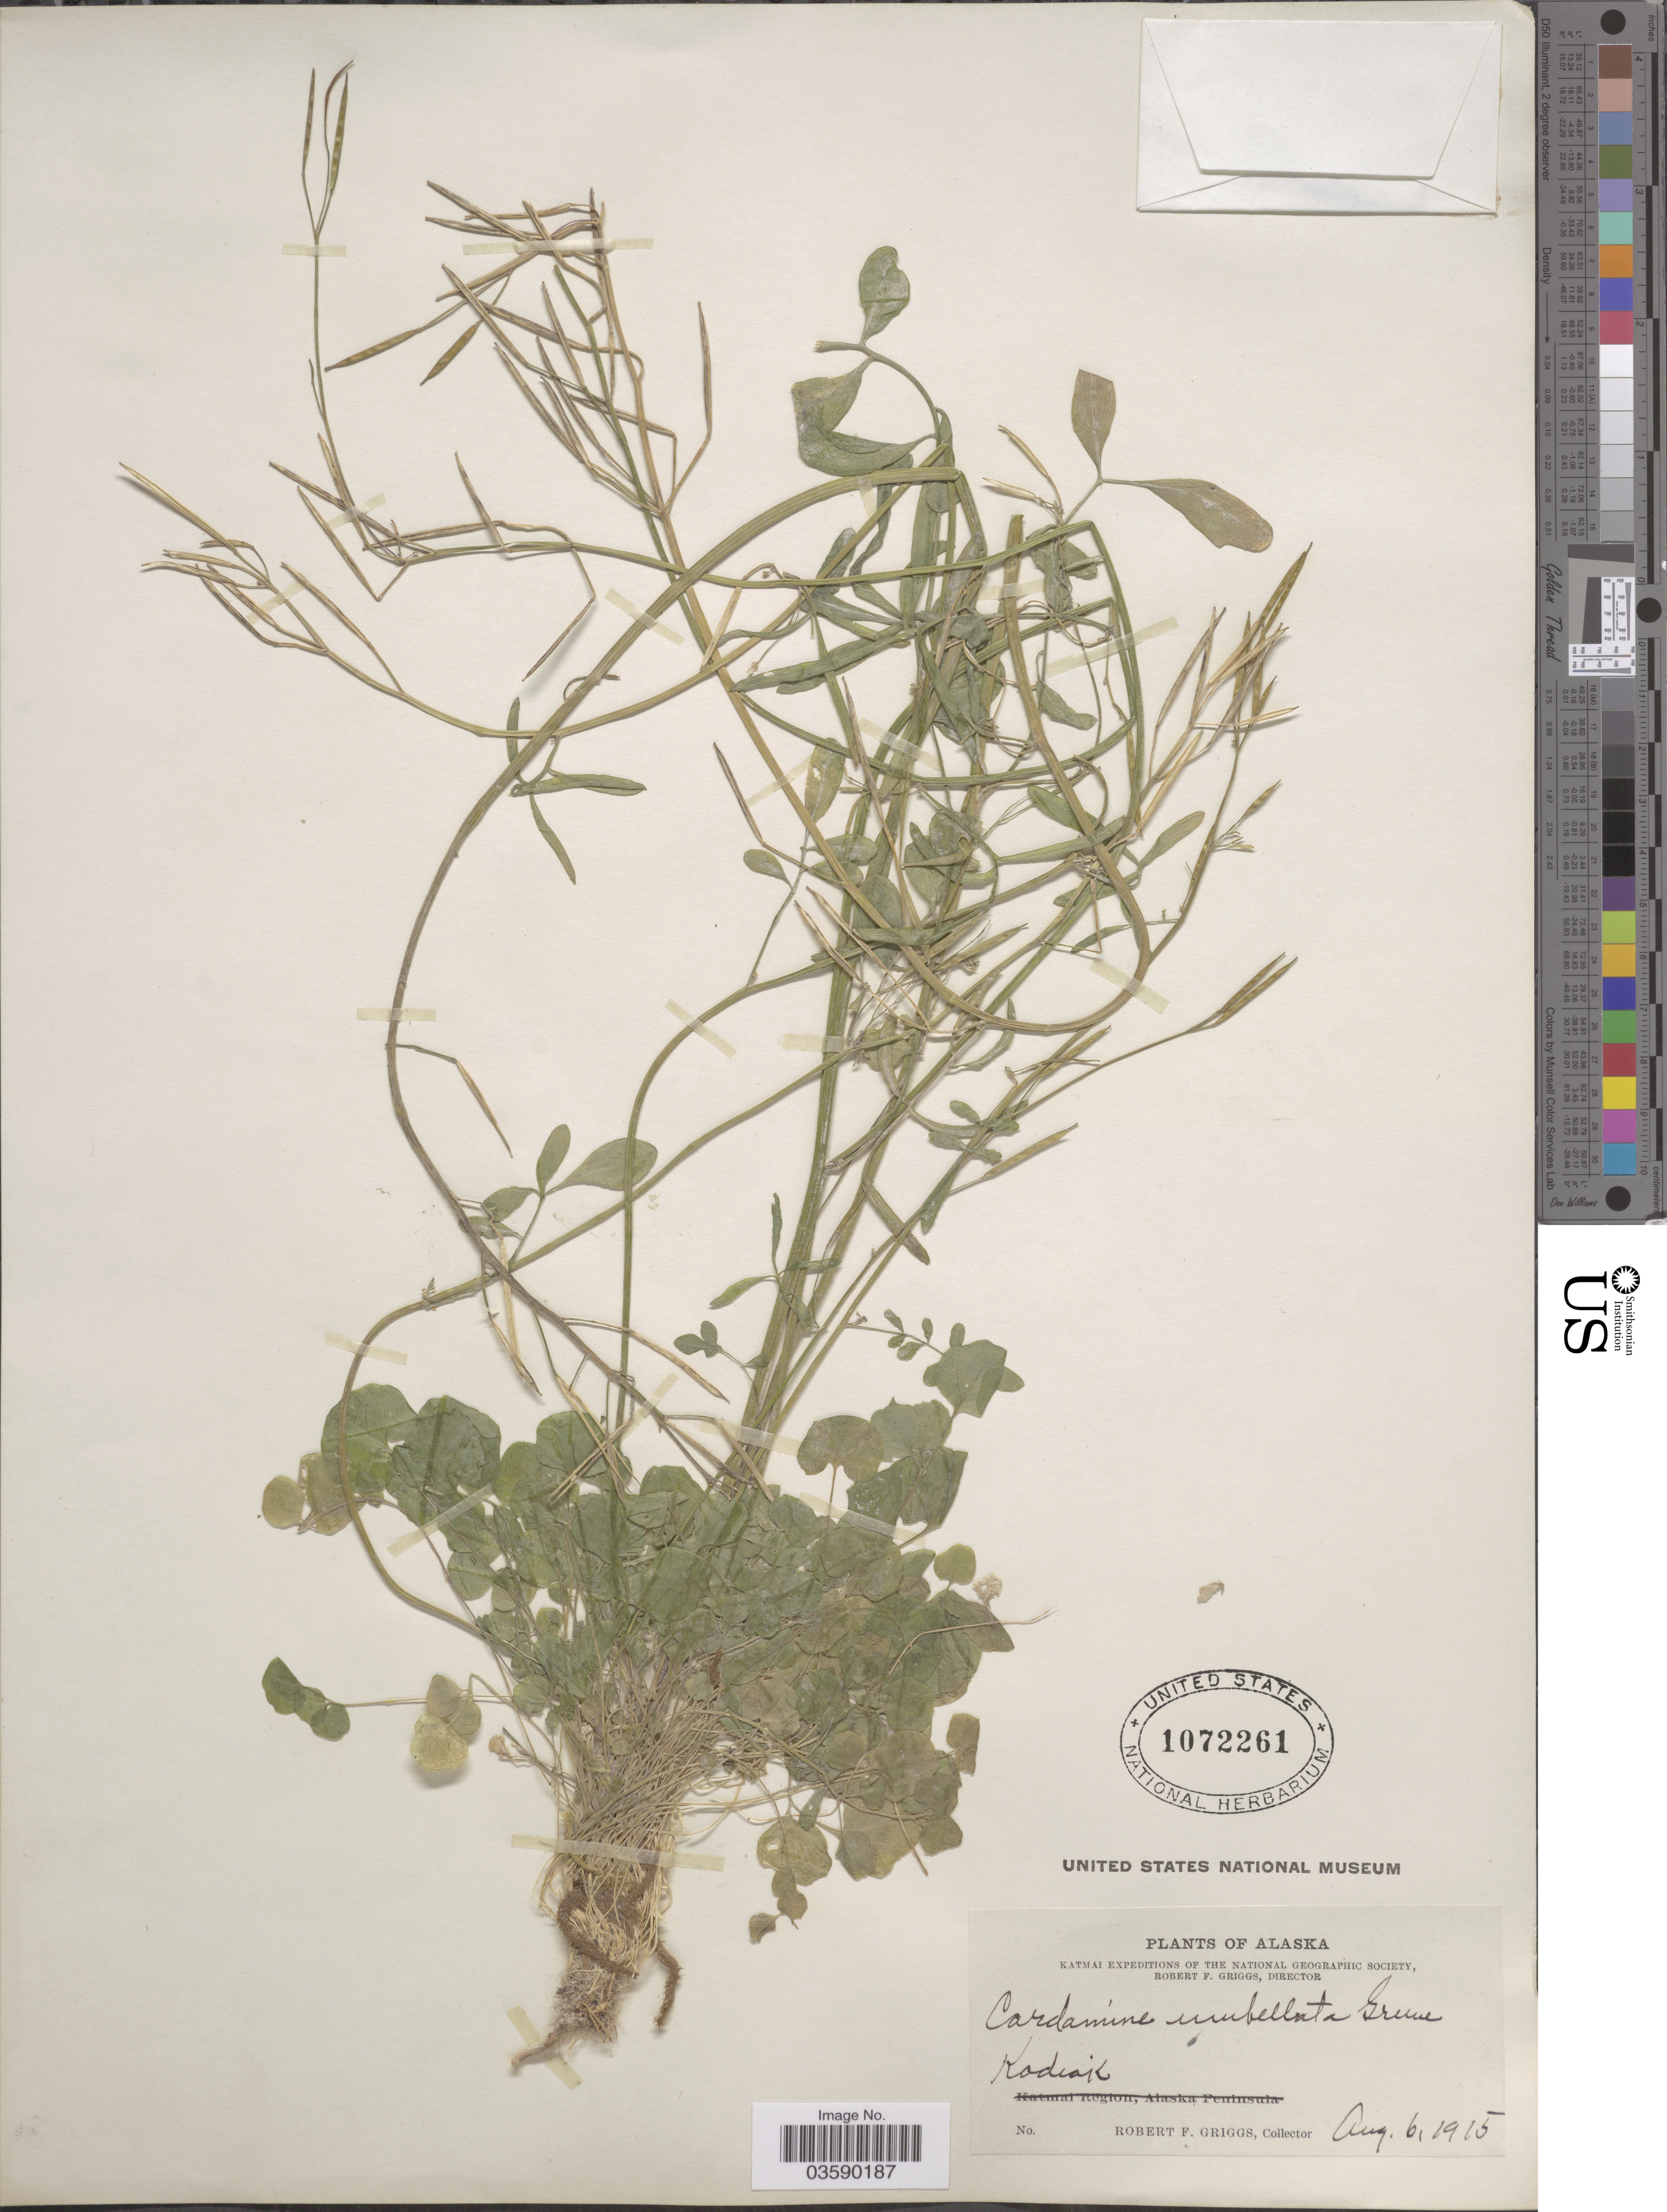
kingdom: Plantae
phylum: Tracheophyta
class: Magnoliopsida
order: Brassicales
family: Brassicaceae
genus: Cardamine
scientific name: Cardamine umbellata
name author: Greene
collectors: R. F. Griggs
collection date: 1915-08-06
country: United States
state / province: Alaska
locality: Kodiak.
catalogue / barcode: US 1072261